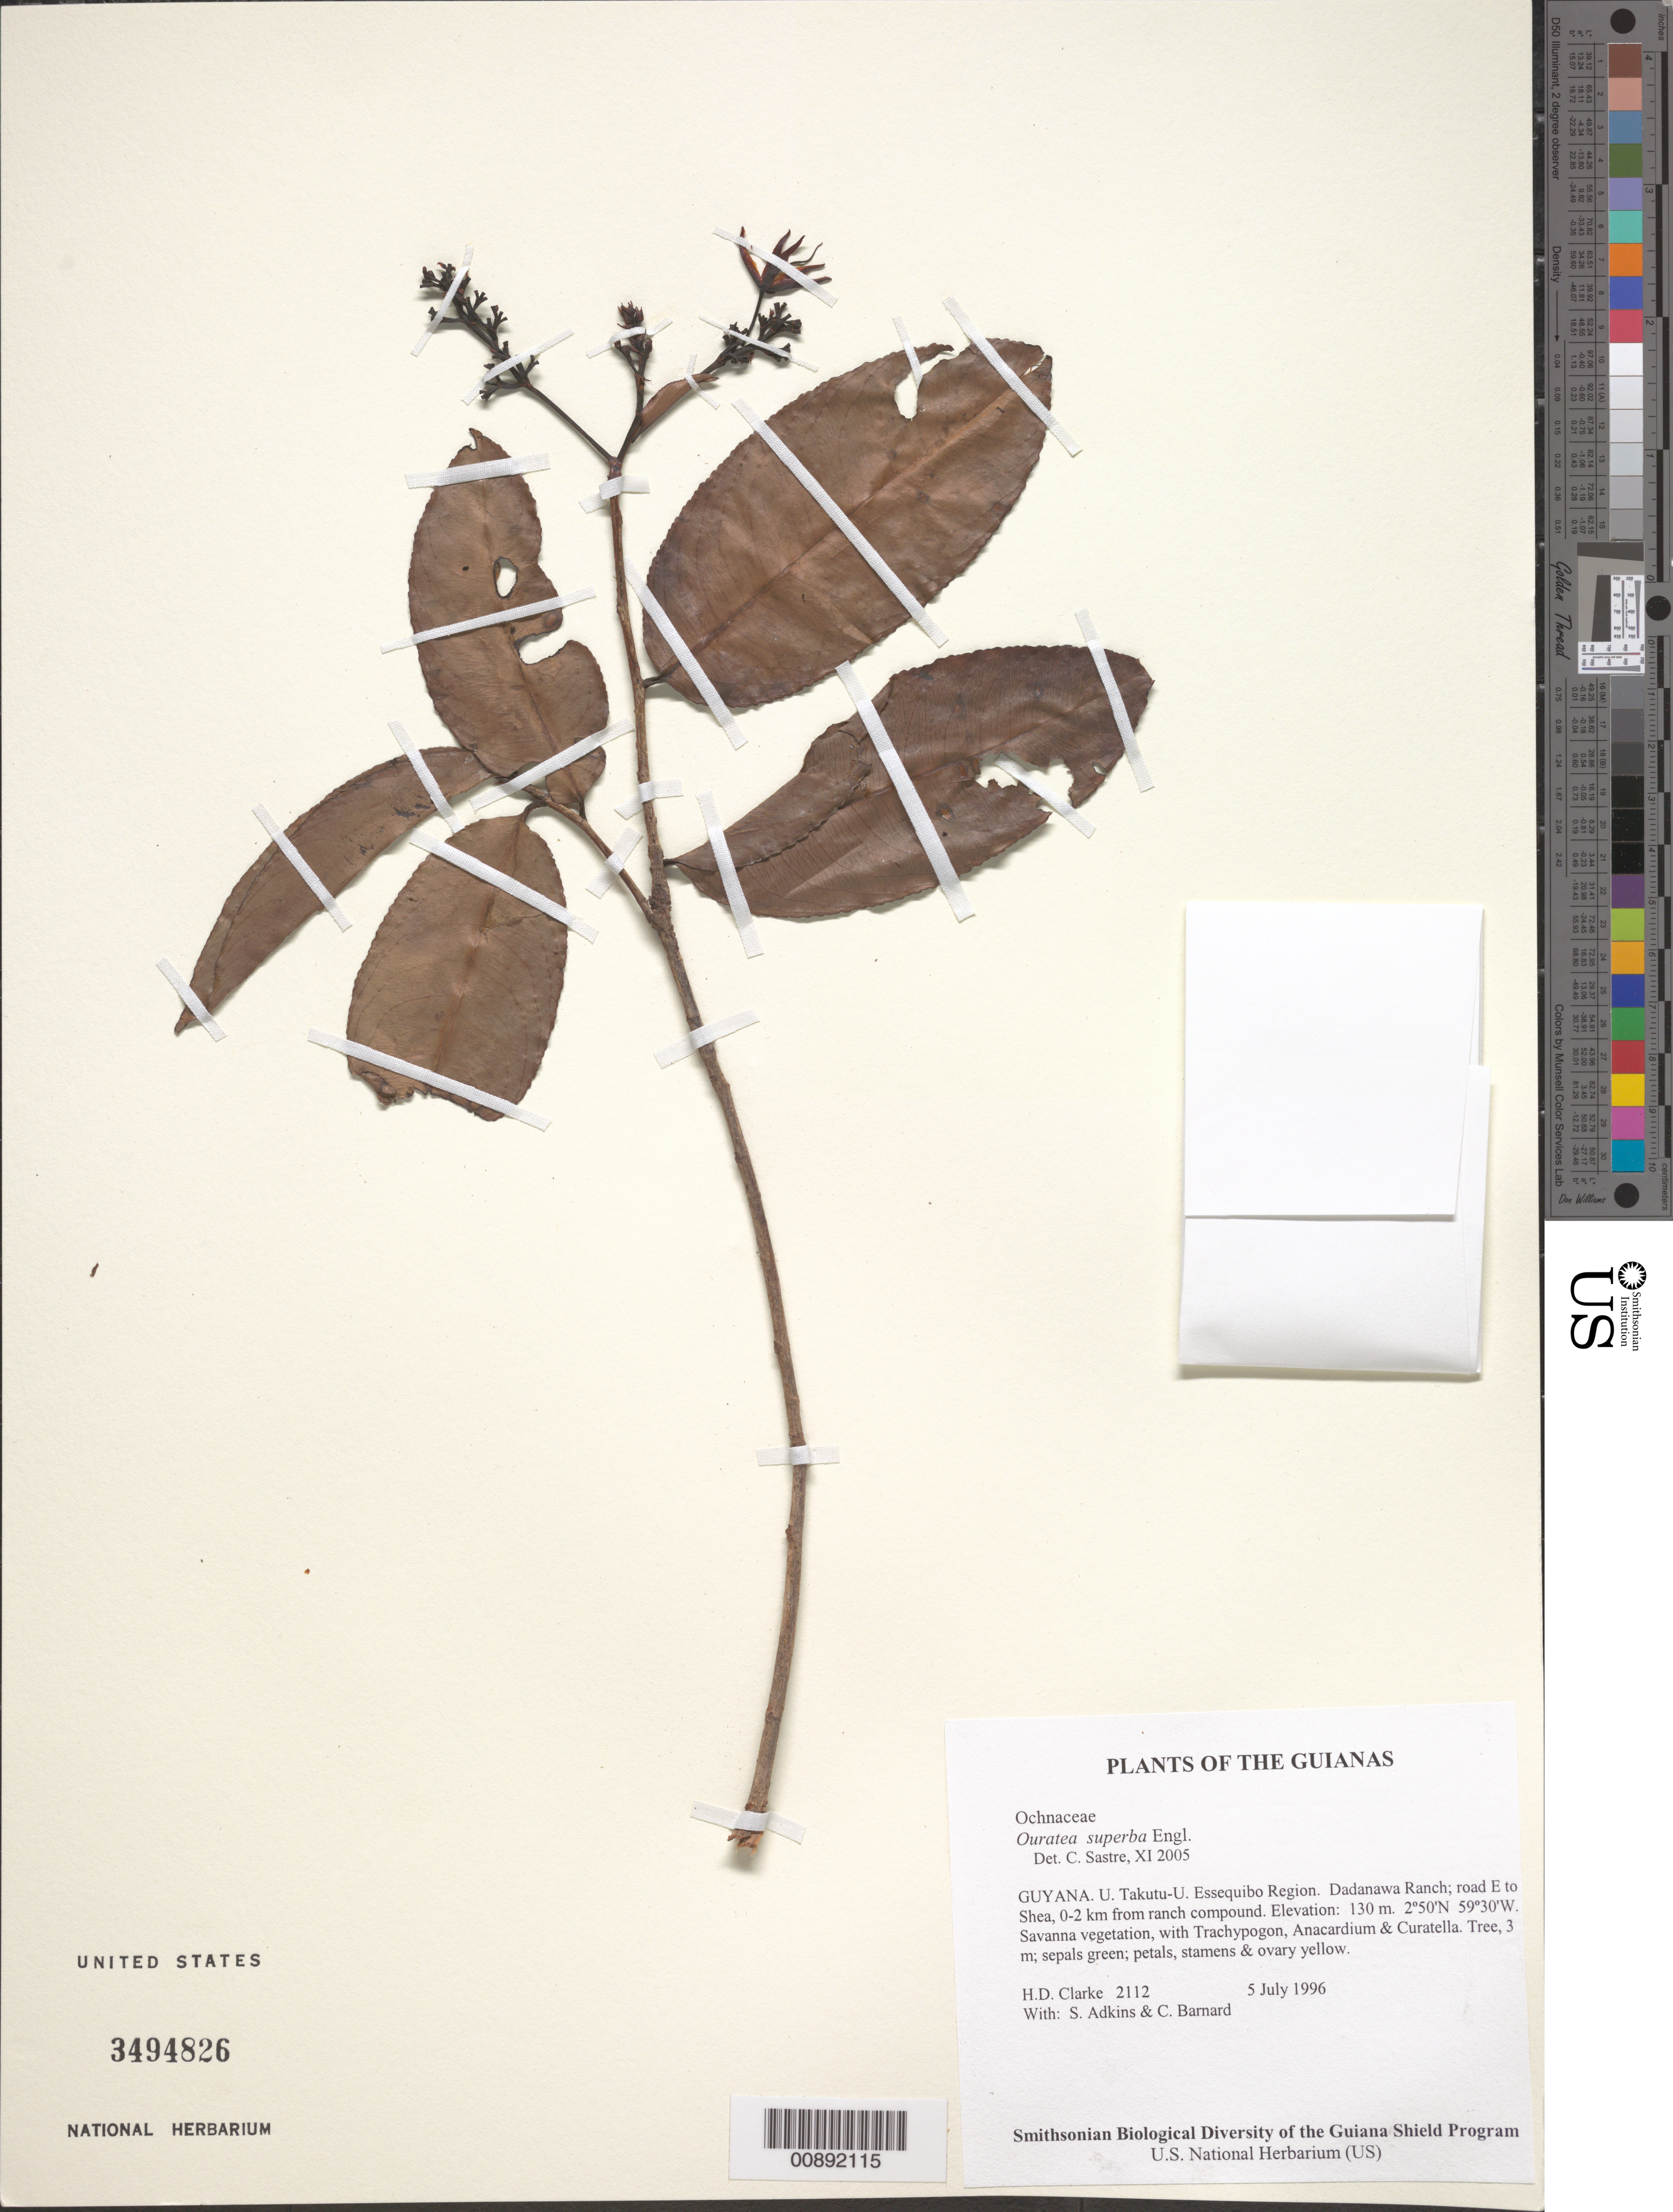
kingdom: Plantae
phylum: Tracheophyta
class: Magnoliopsida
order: Malpighiales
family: Ochnaceae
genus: Ouratea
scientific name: Ouratea superba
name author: Engl.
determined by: Sastre, C. H. L.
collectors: H. D. Clarke, S. Adkins & C. Bernard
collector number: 2112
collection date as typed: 5 July 1996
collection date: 1996-07-05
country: Guyana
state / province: U. Takutu-U. Essequibo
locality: Dadanawa Ranch; road E to Shea, 0-2 km from ranch compound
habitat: Savanna vegetation, with Trachypogon, Anacardium & Curatella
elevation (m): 130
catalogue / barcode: US 3494826